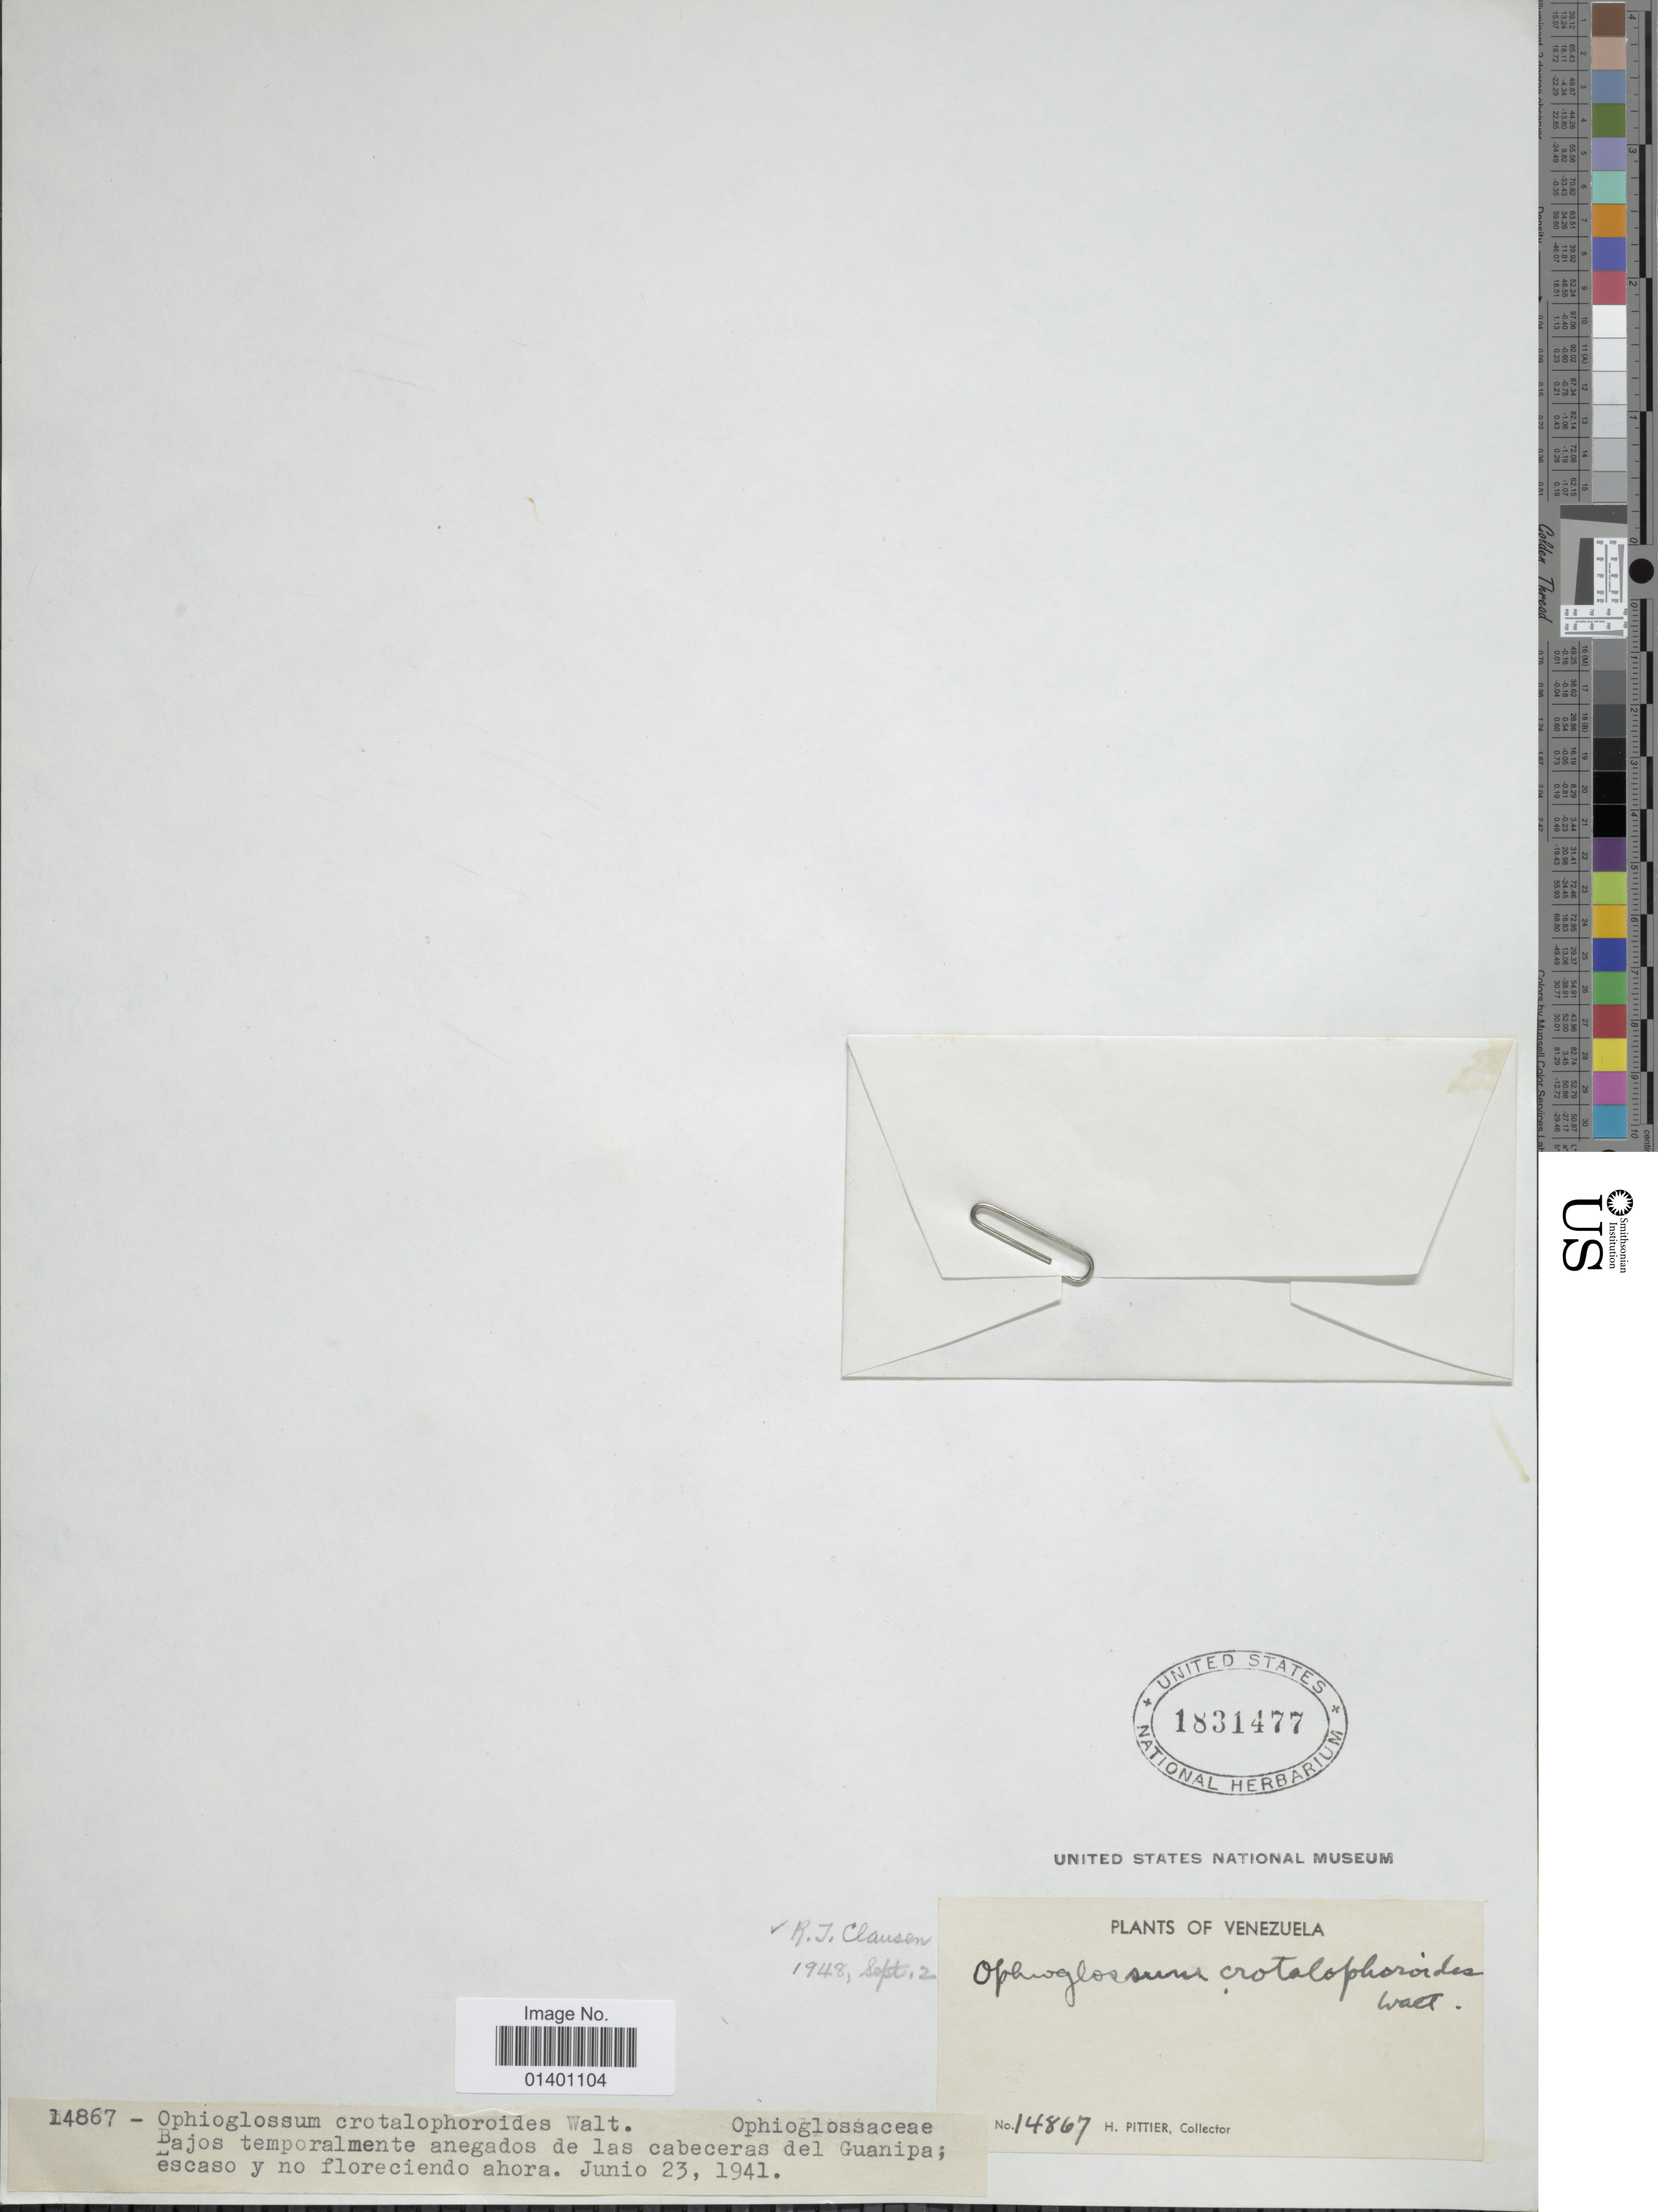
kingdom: Plantae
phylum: Tracheophyta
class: Polypodiopsida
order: Ophioglossales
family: Ophioglossaceae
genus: Ophioglossum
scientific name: Ophioglossum crotalophoroides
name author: Walter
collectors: H. F. Pittier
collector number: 14867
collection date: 1941-06-23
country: Venezuela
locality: Bajos temporalmente anegados de las cabeceras del Guanipa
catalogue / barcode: US 1831477